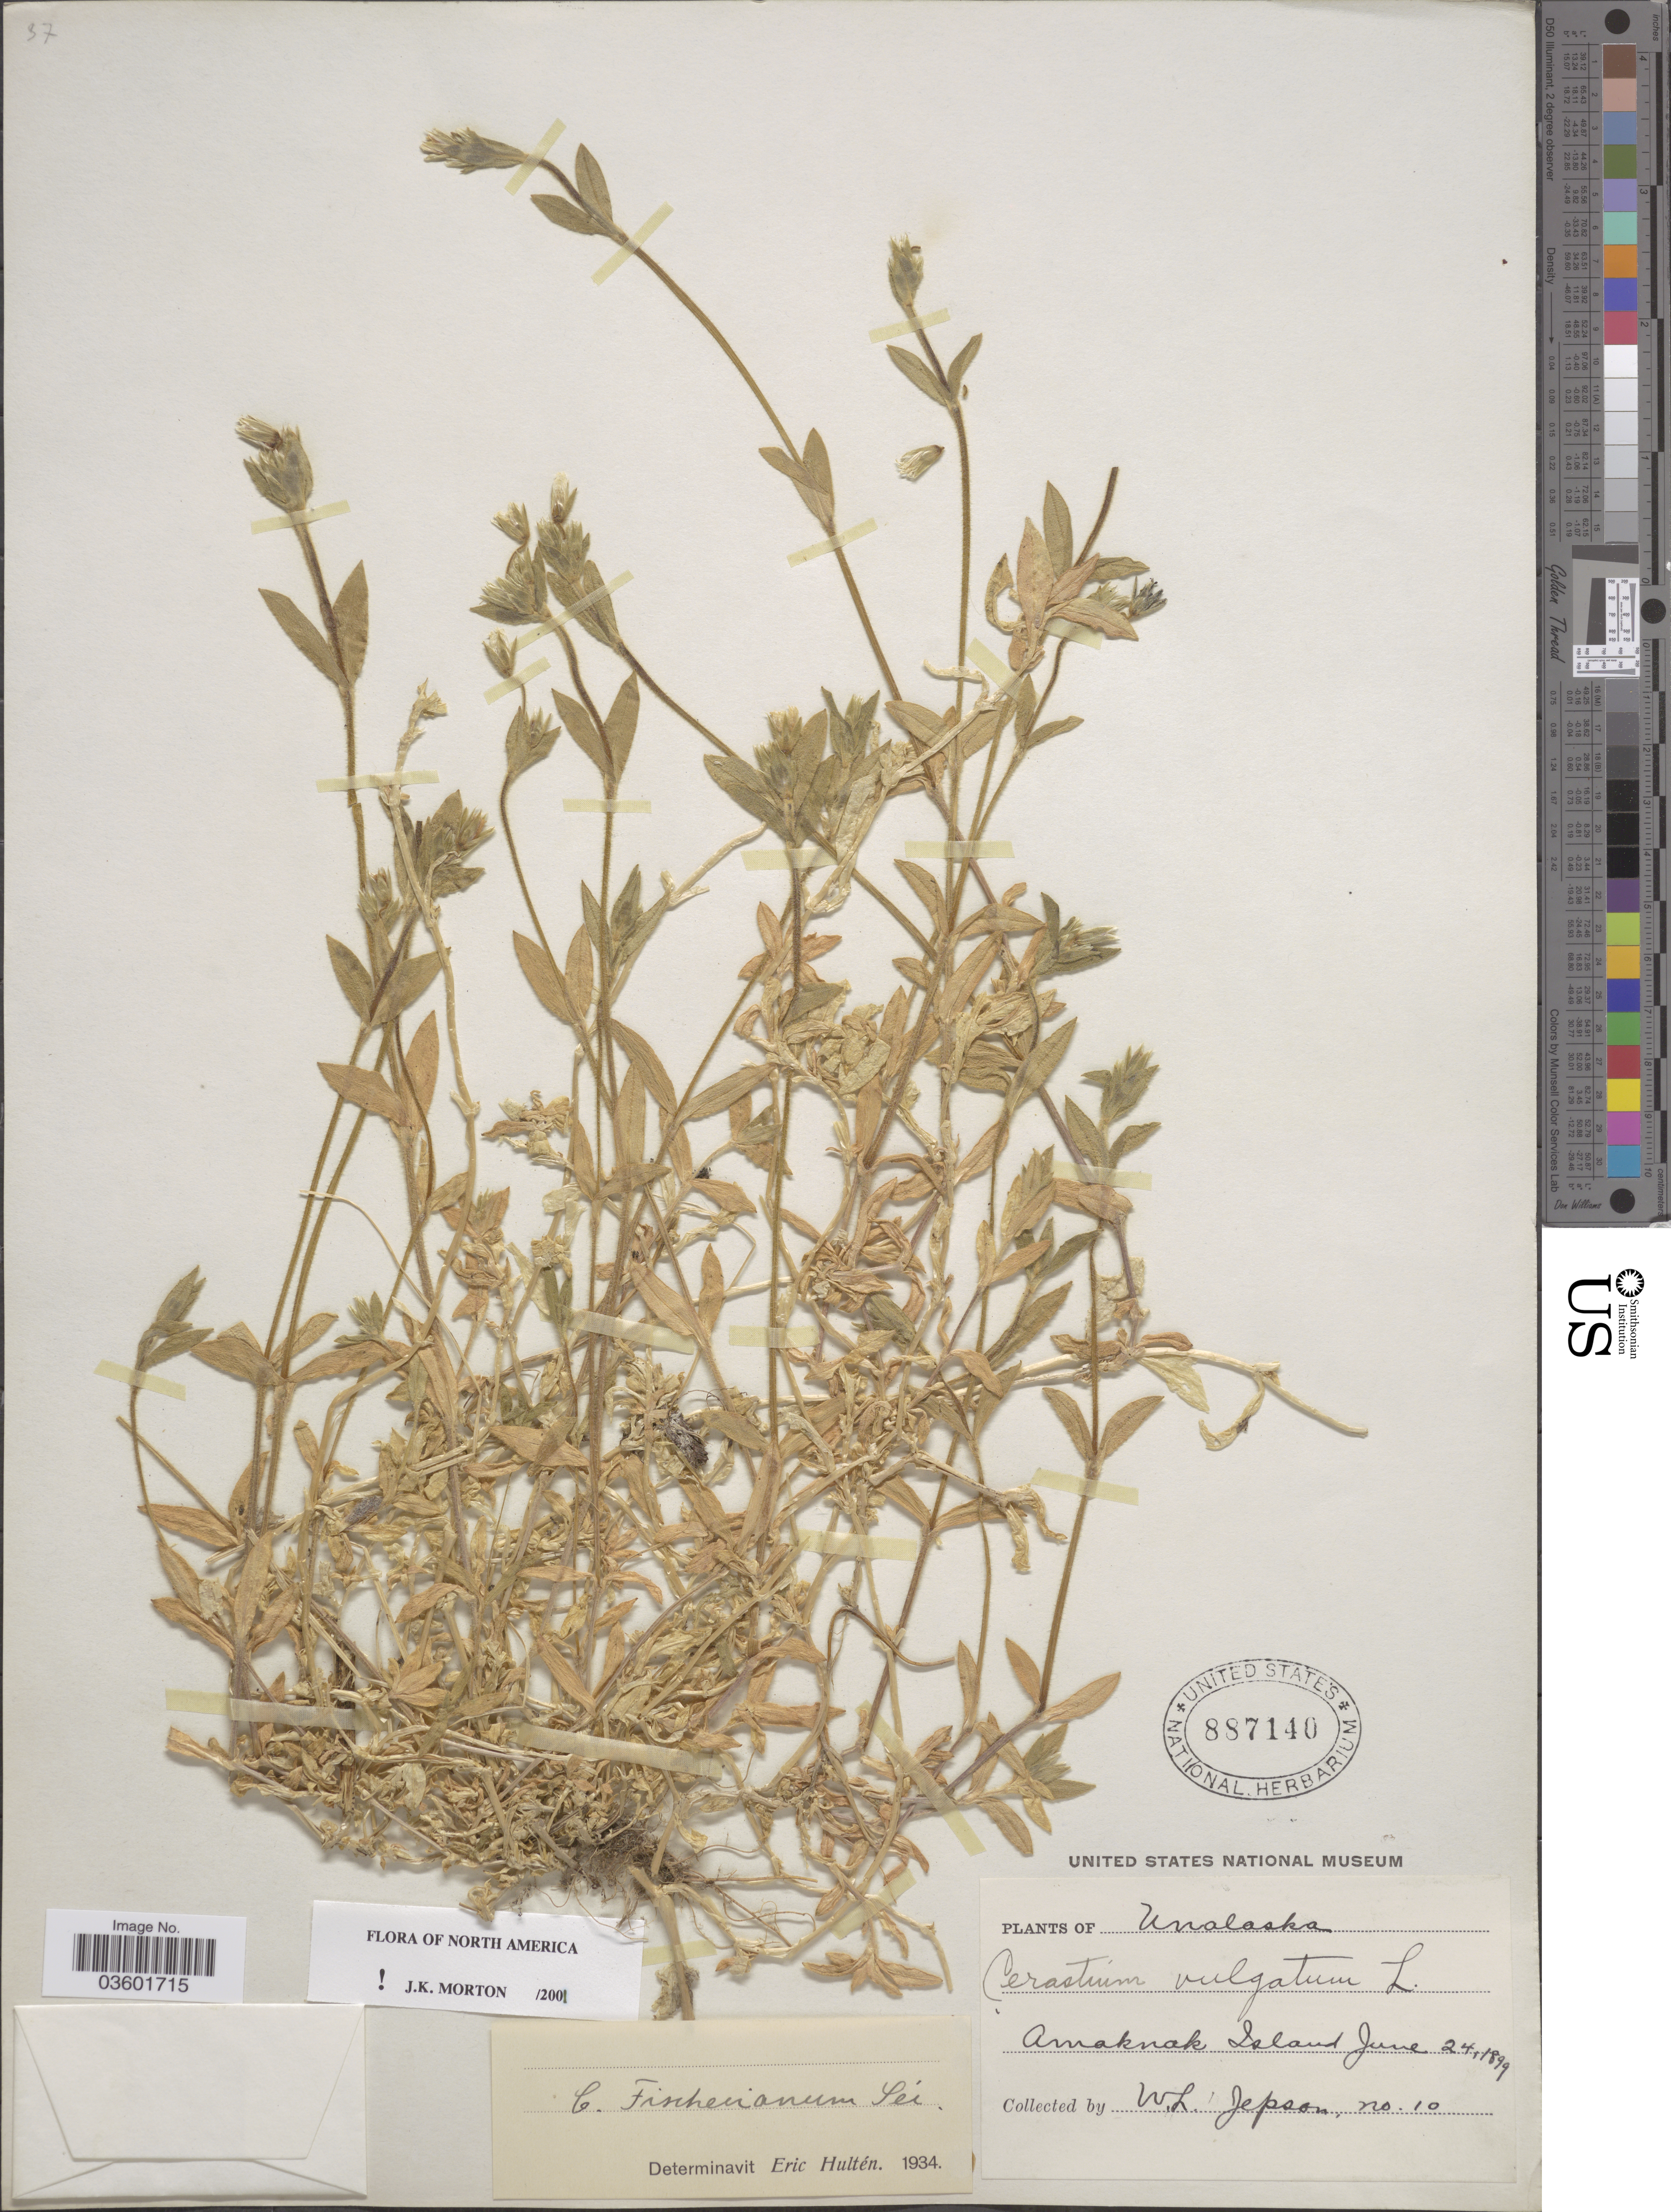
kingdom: Plantae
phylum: Tracheophyta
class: Magnoliopsida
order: Caryophyllales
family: Caryophyllaceae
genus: Cerastium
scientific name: Cerastium fischerianum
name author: Ser.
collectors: W. L. Jepson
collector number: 10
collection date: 1899-06-24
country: United States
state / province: Alaska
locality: Unalaska. Amaknak Island.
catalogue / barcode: US 887140